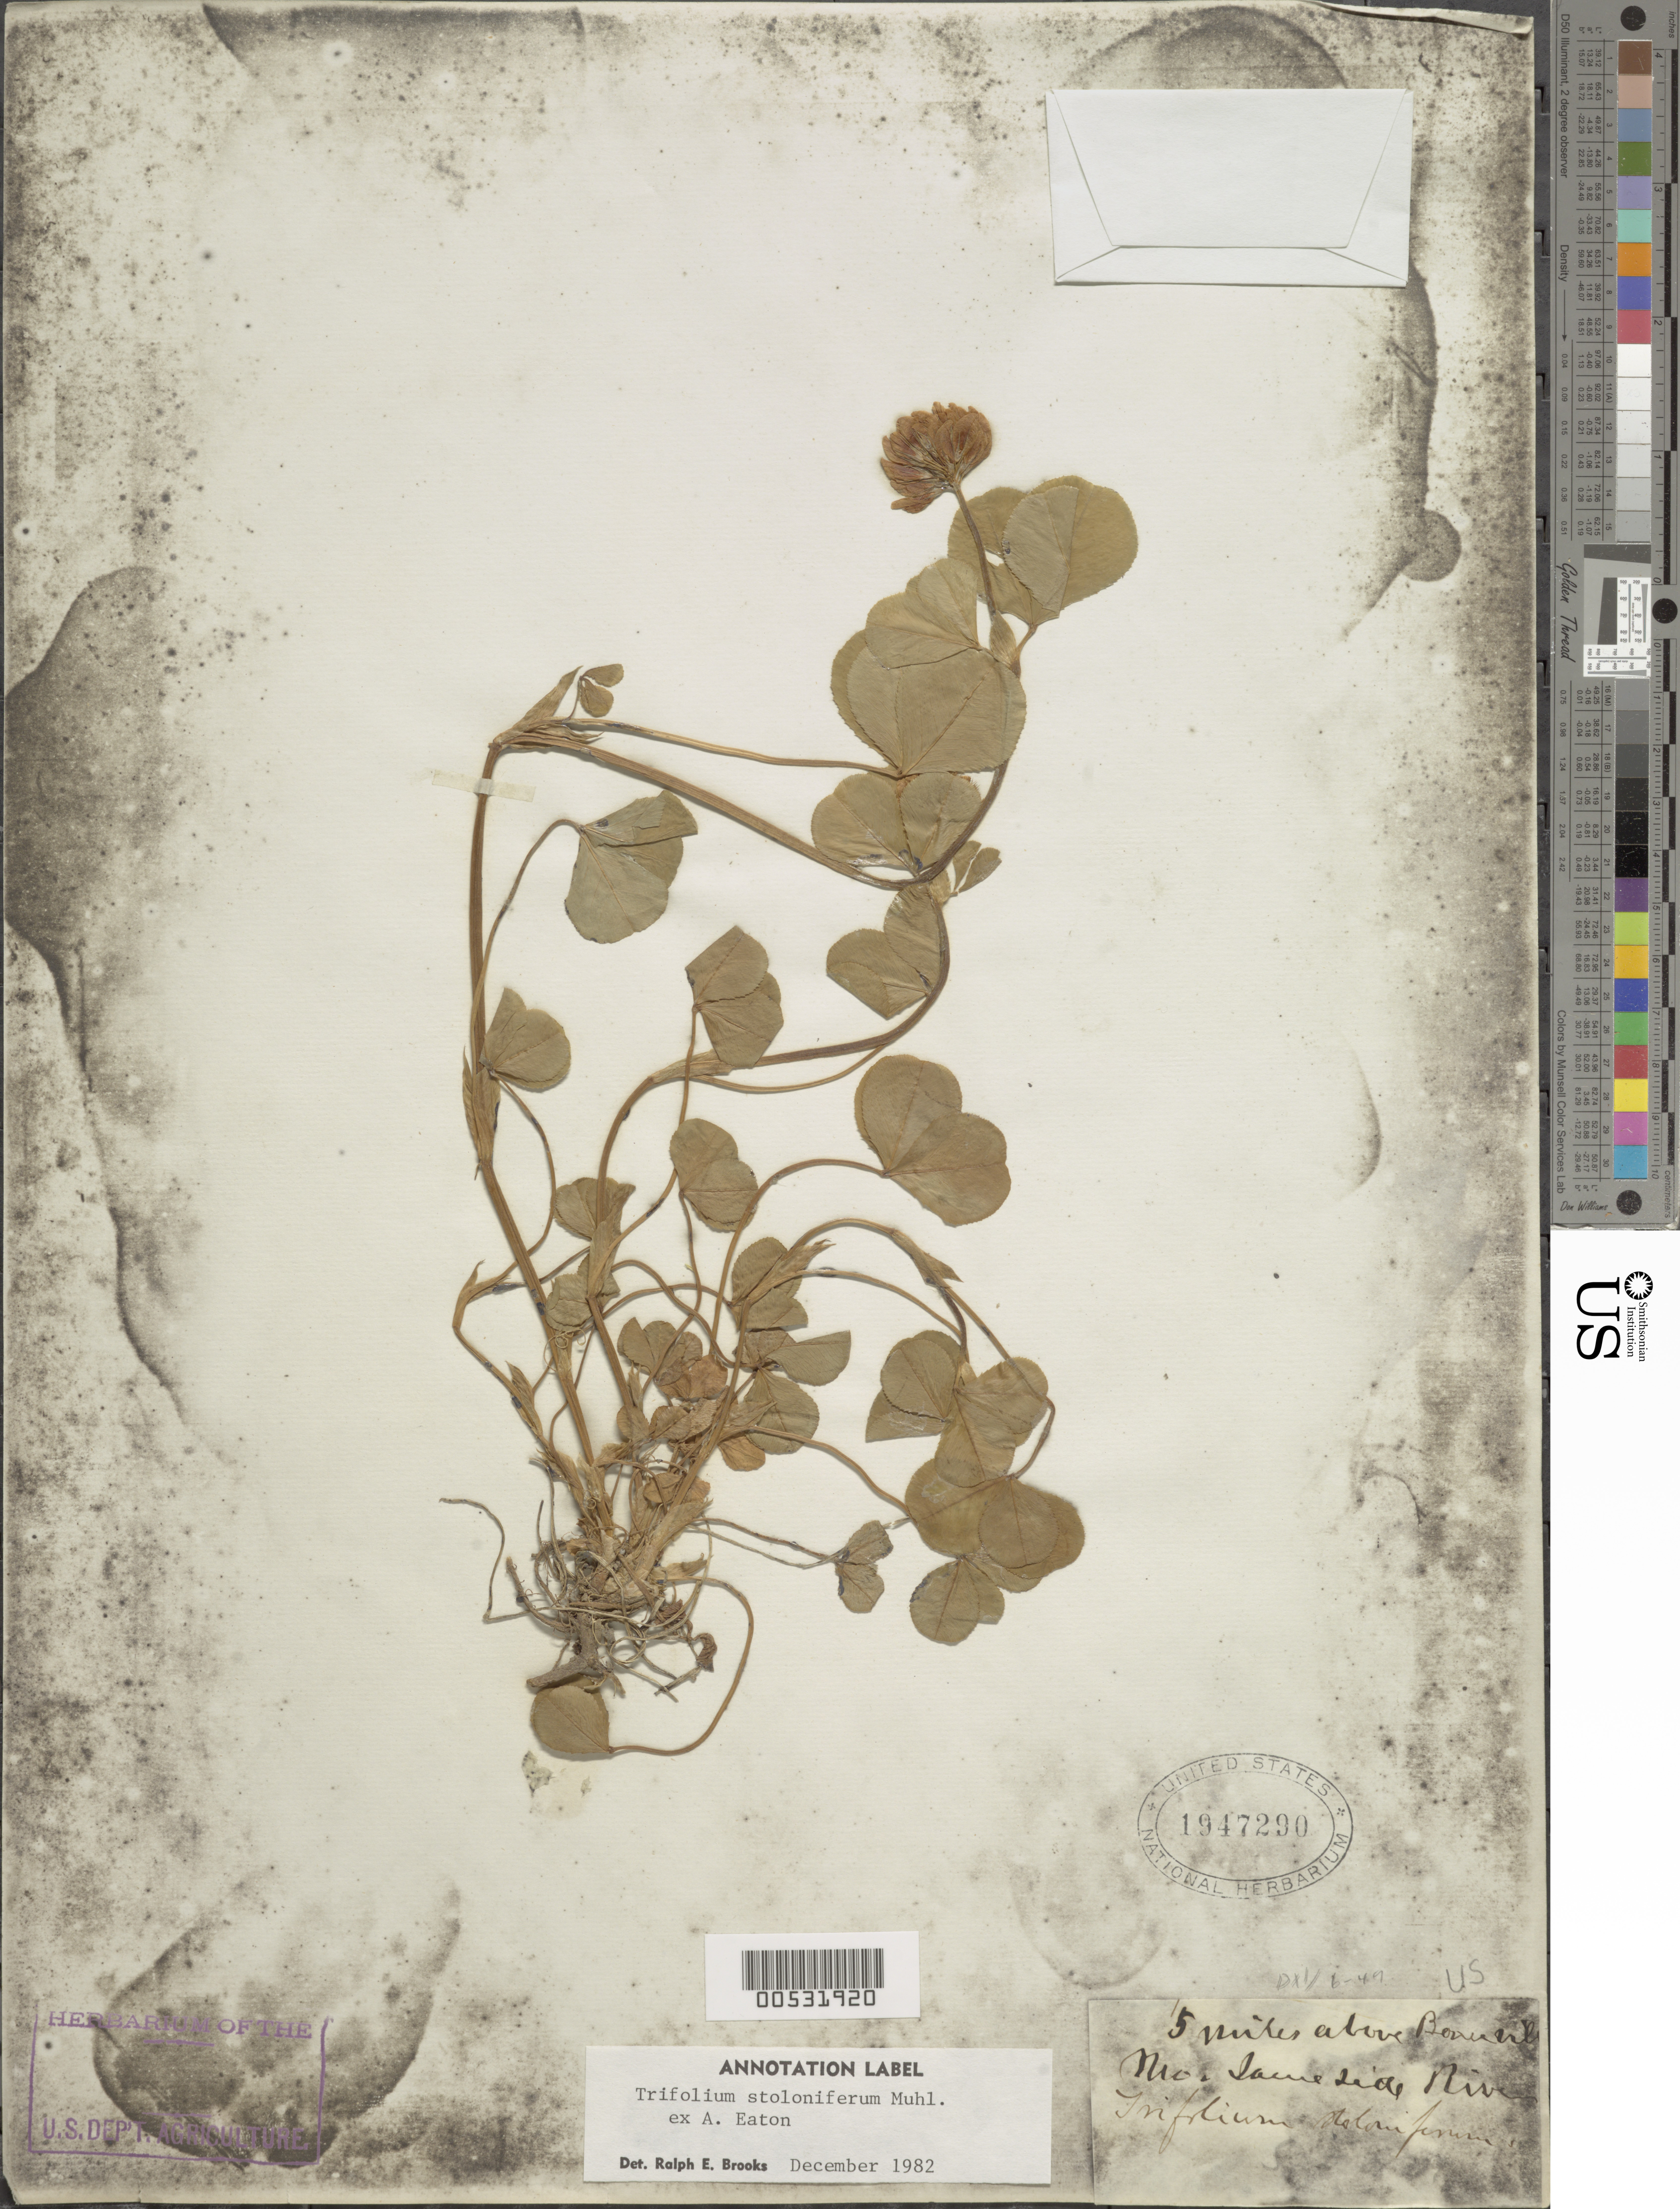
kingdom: Plantae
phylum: Tracheophyta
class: Magnoliopsida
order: Fabales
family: Fabaceae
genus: Trifolium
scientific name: Trifolium stoloniferum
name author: Muhl. ex Eaton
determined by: Brooks, R.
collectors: Facchini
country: United States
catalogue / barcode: US 1947290